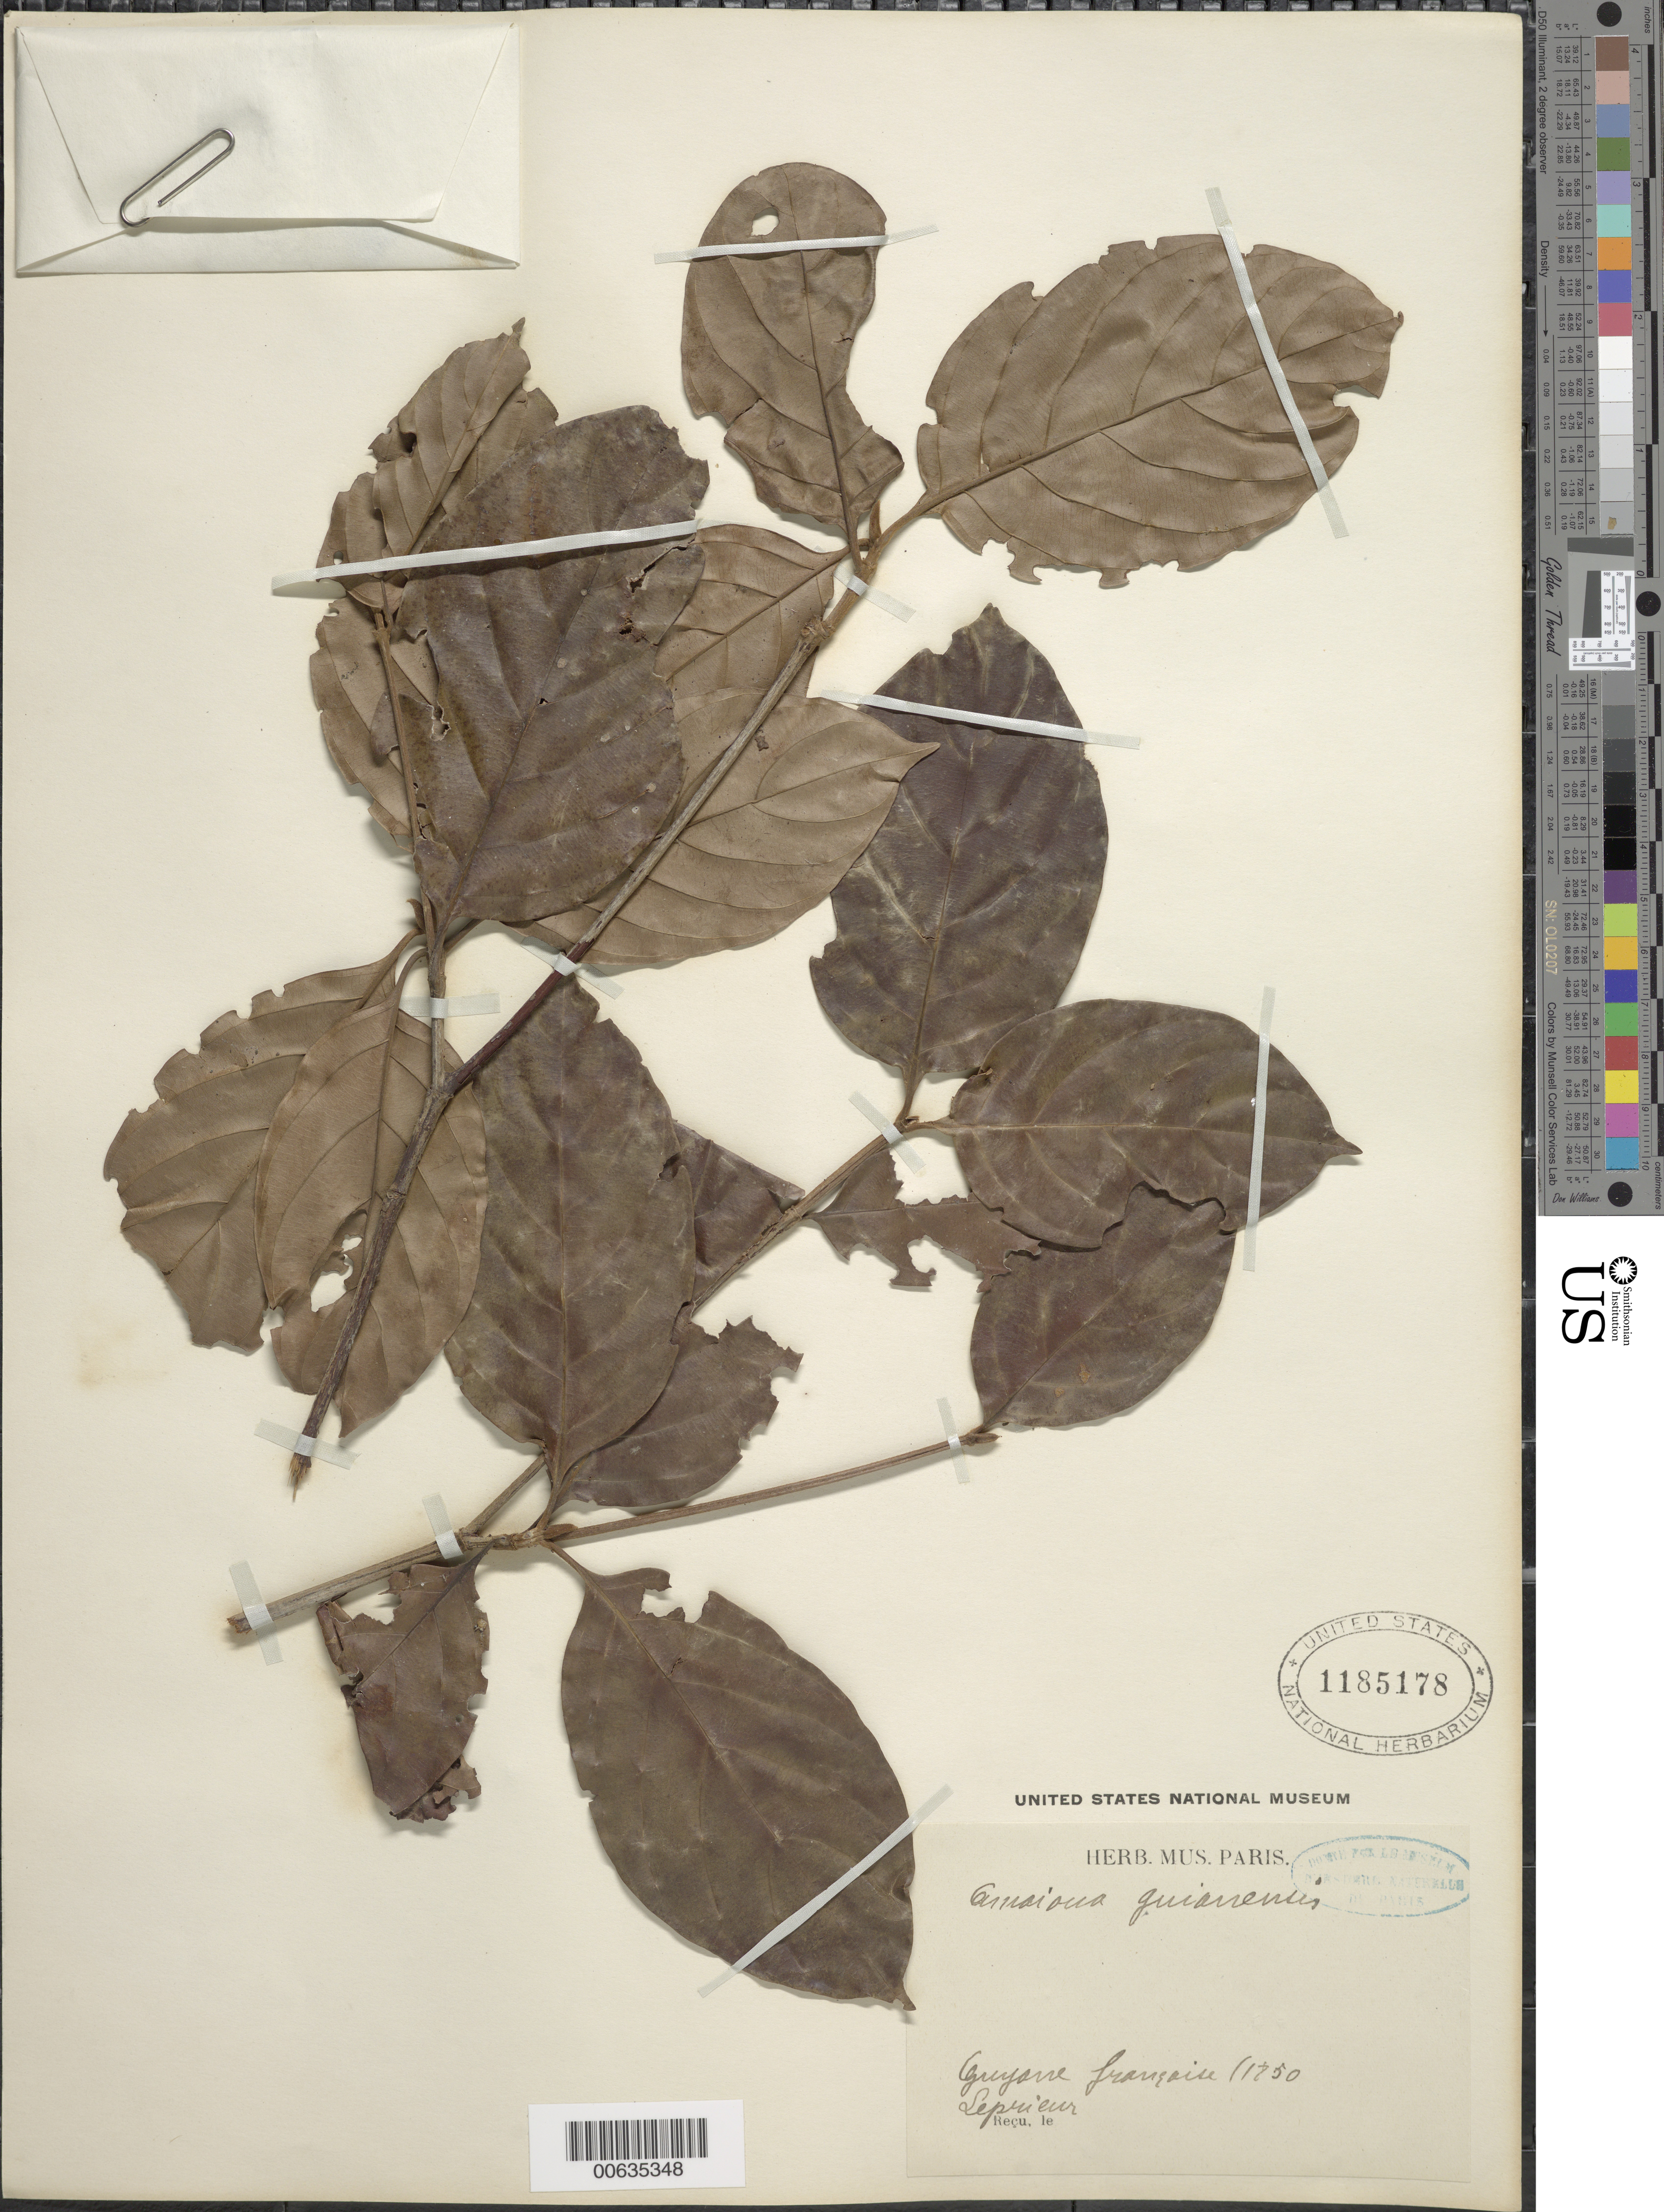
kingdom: Plantae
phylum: Tracheophyta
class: Magnoliopsida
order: Gentianales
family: Rubiaceae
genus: Amaioua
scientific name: Amaioua guianensis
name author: Aubl.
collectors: F. M. R. Leprieur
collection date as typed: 1850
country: French Guiana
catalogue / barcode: US 1185178